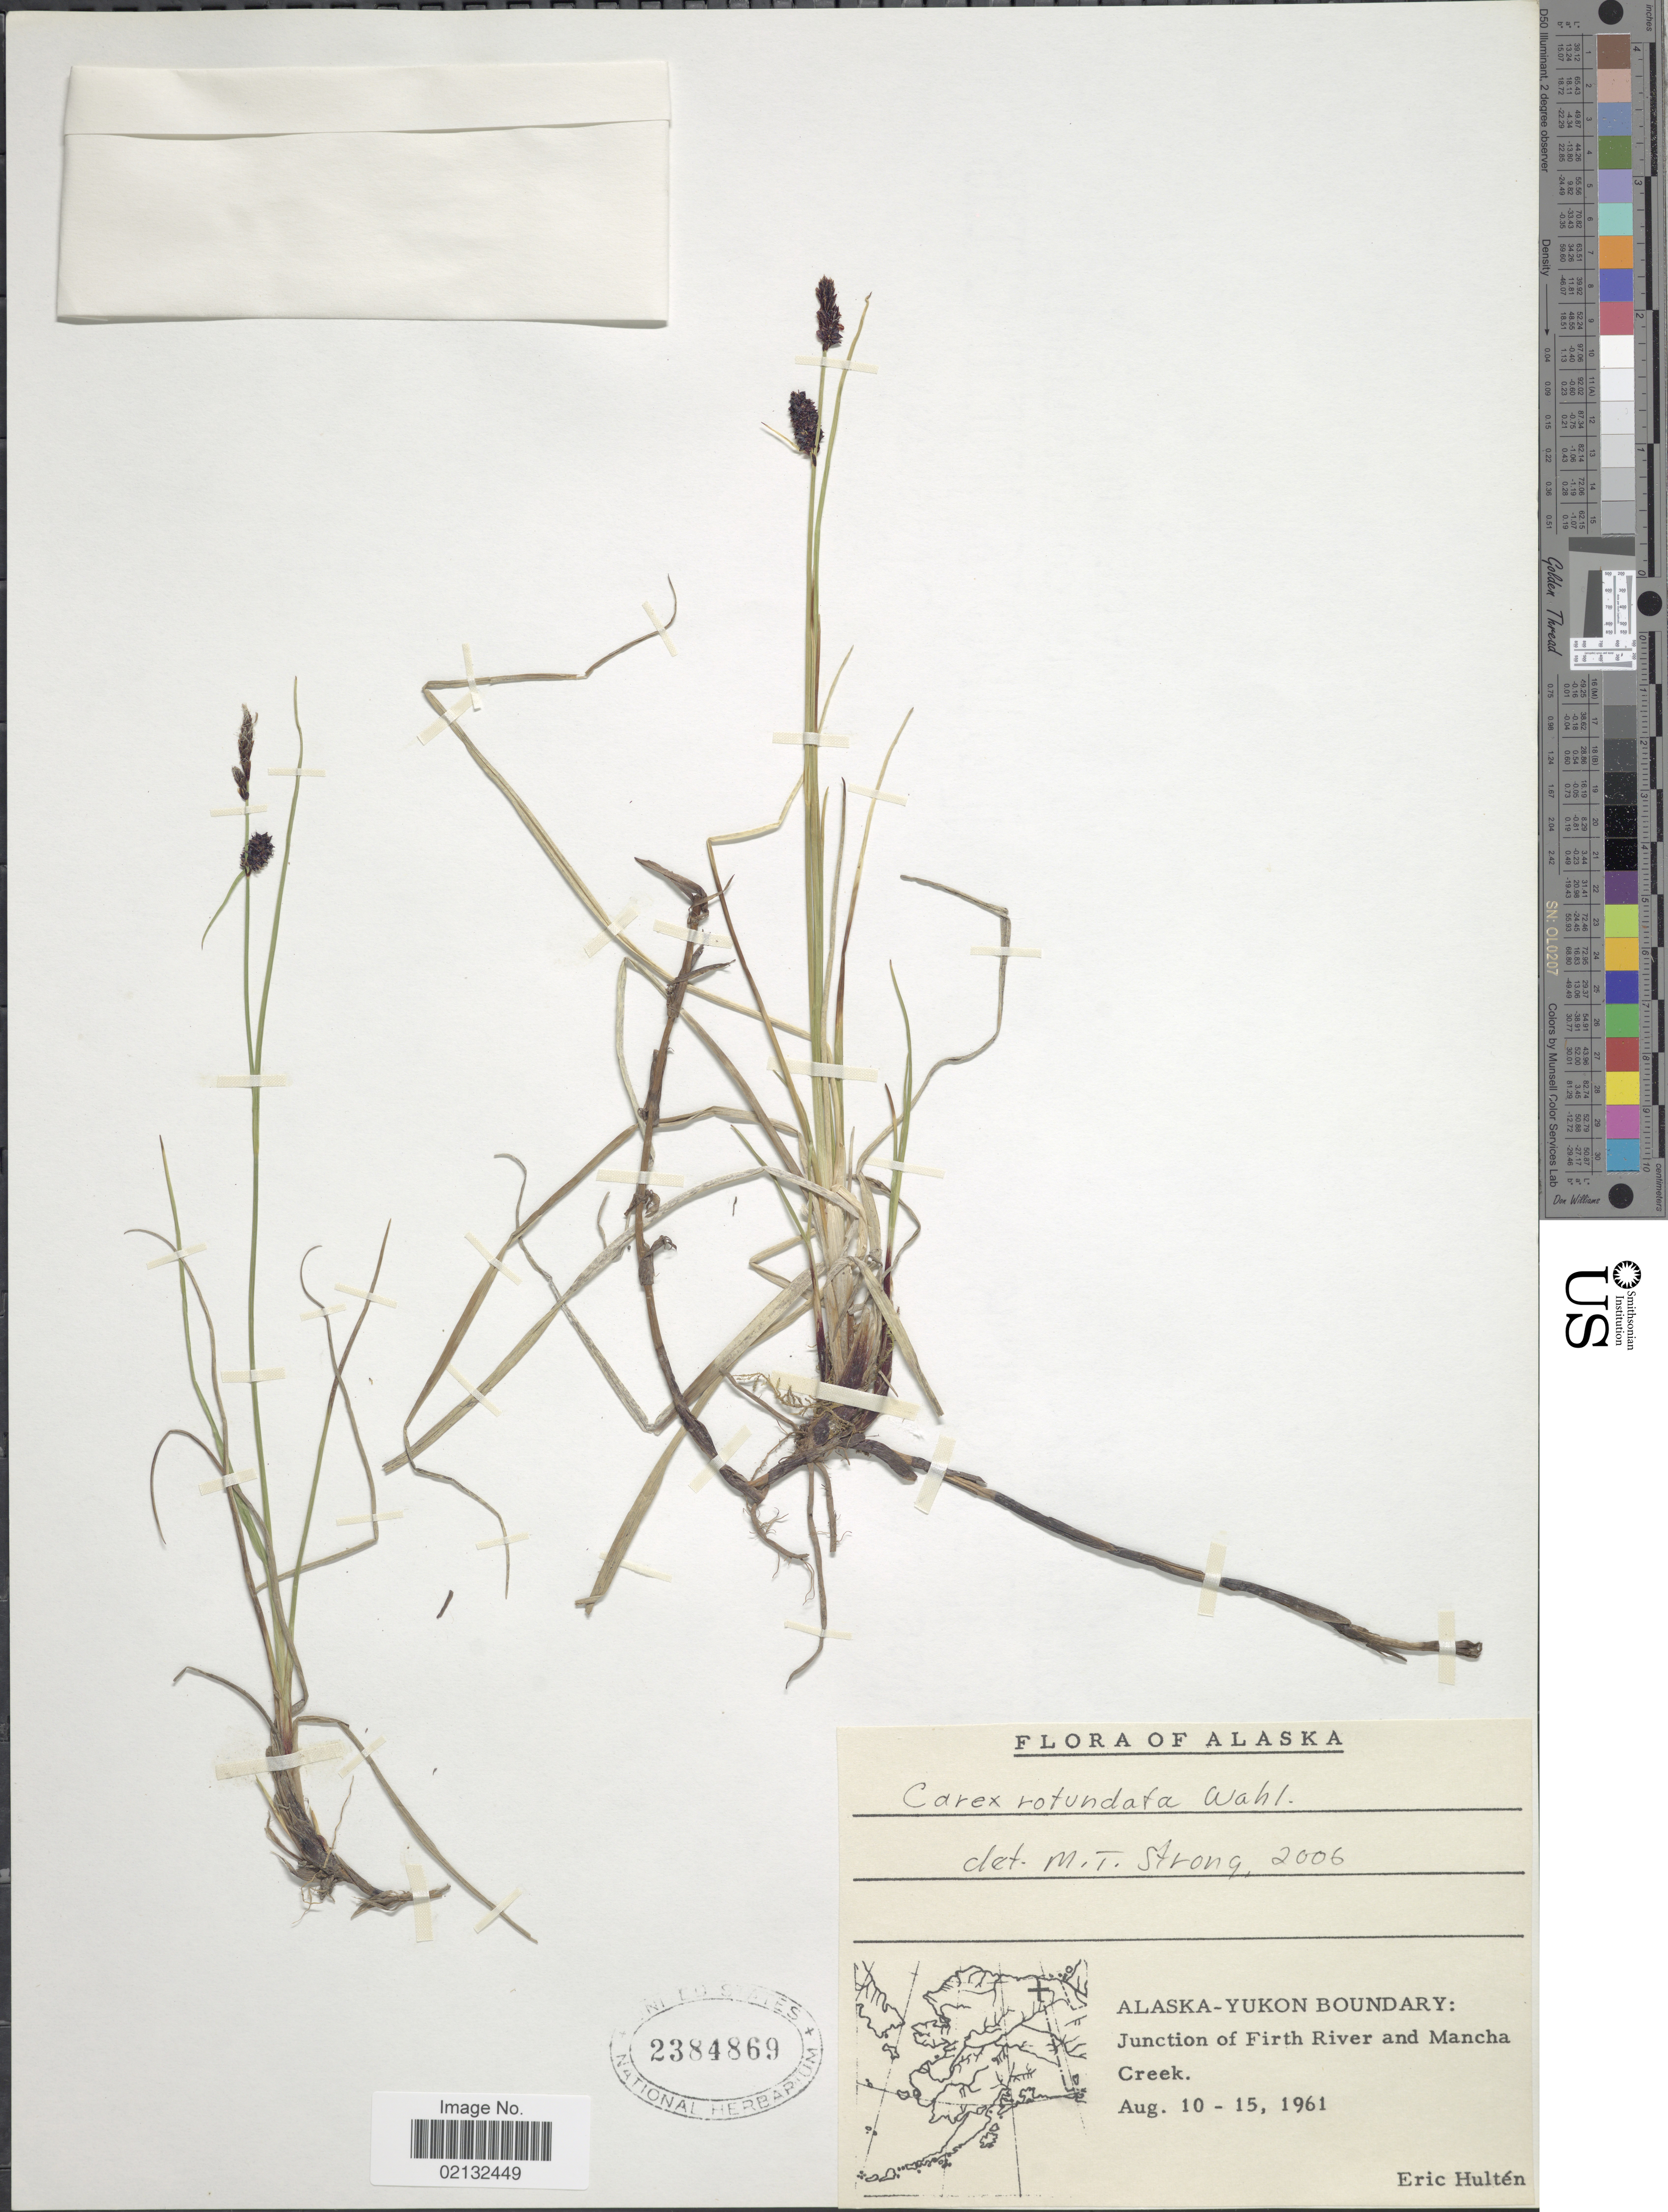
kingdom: Plantae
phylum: Tracheophyta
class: Liliopsida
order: Poales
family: Cyperaceae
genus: Carex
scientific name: Carex rotundata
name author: Wahlenb.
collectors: E. G. Hultén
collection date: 1961-08-10/1961-08-15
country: United States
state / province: Alaska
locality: Alaska- Yukon Boundary: Junction of Firth River and Mancha Creek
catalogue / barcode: US 2384869